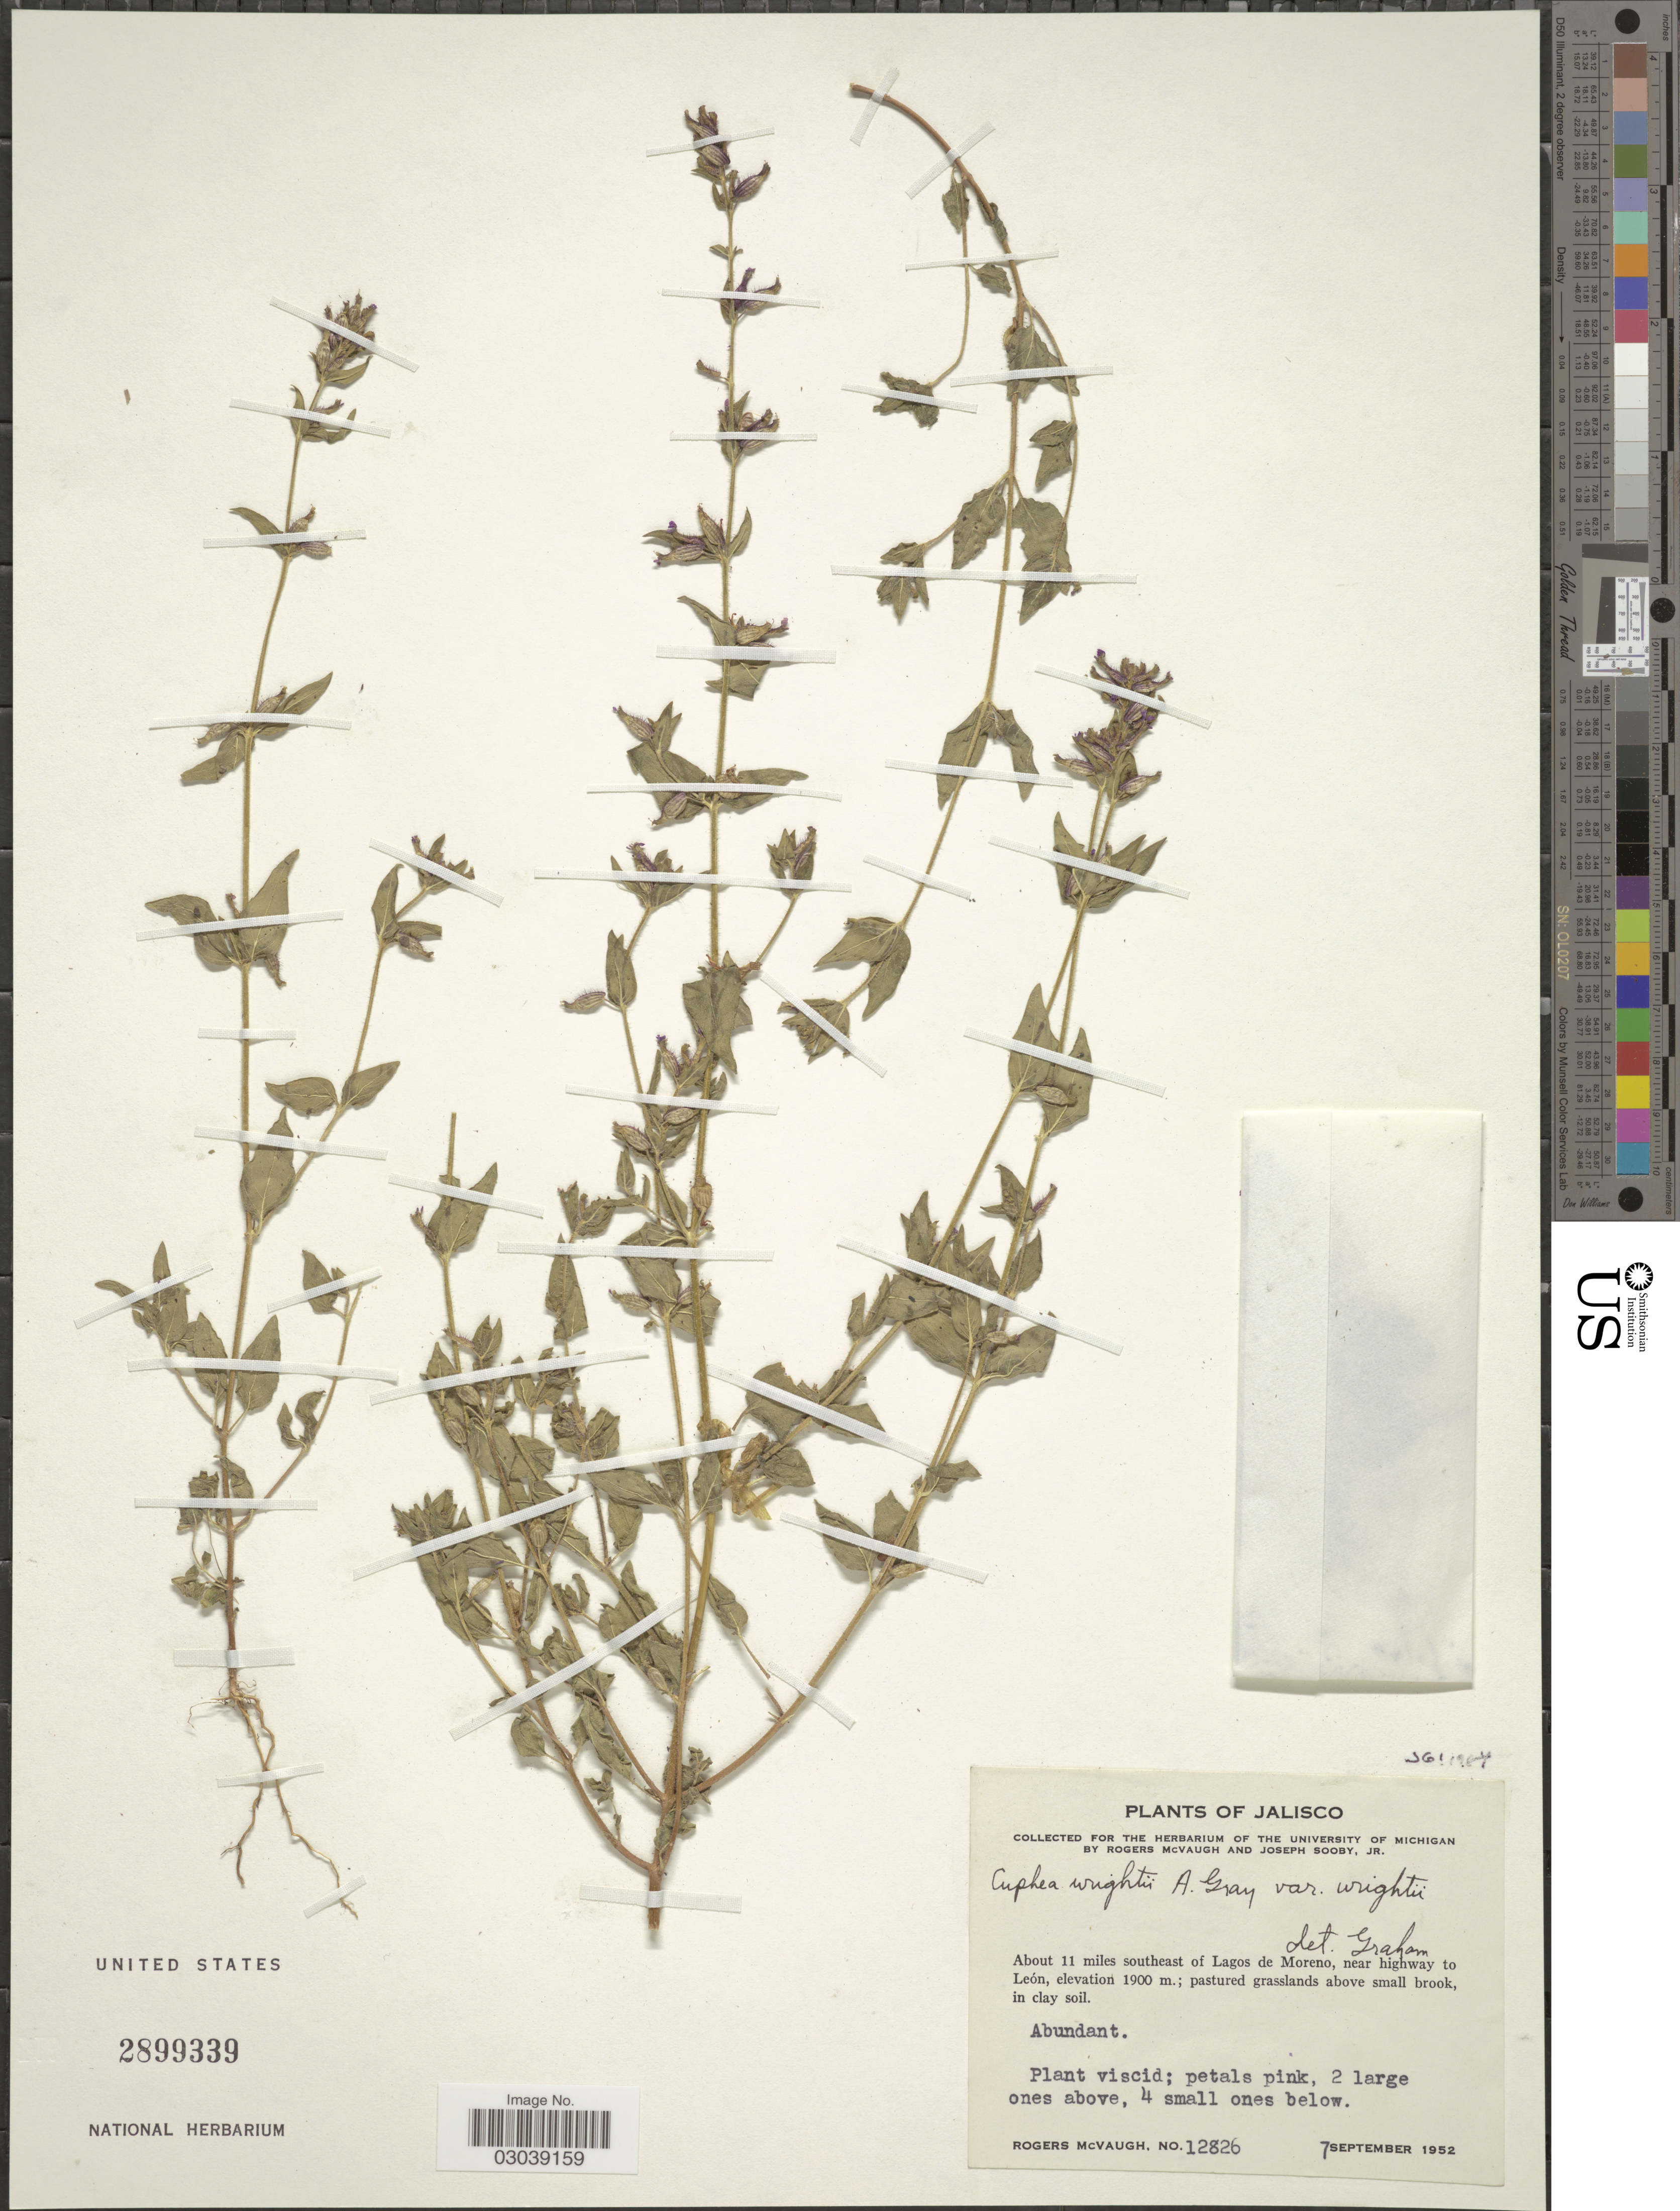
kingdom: Plantae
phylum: Tracheophyta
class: Magnoliopsida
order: Myrtales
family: Lythraceae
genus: Cuphea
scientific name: Cuphea wrightii var. wrightii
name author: A. Gray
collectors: R. McVaugh & J. Sooby Jr.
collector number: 12826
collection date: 1952-09-07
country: Mexico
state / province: Jalisco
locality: About 11 miles southeast of Lagos de Moreno, near highway to León.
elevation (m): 1900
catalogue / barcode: US 2899339